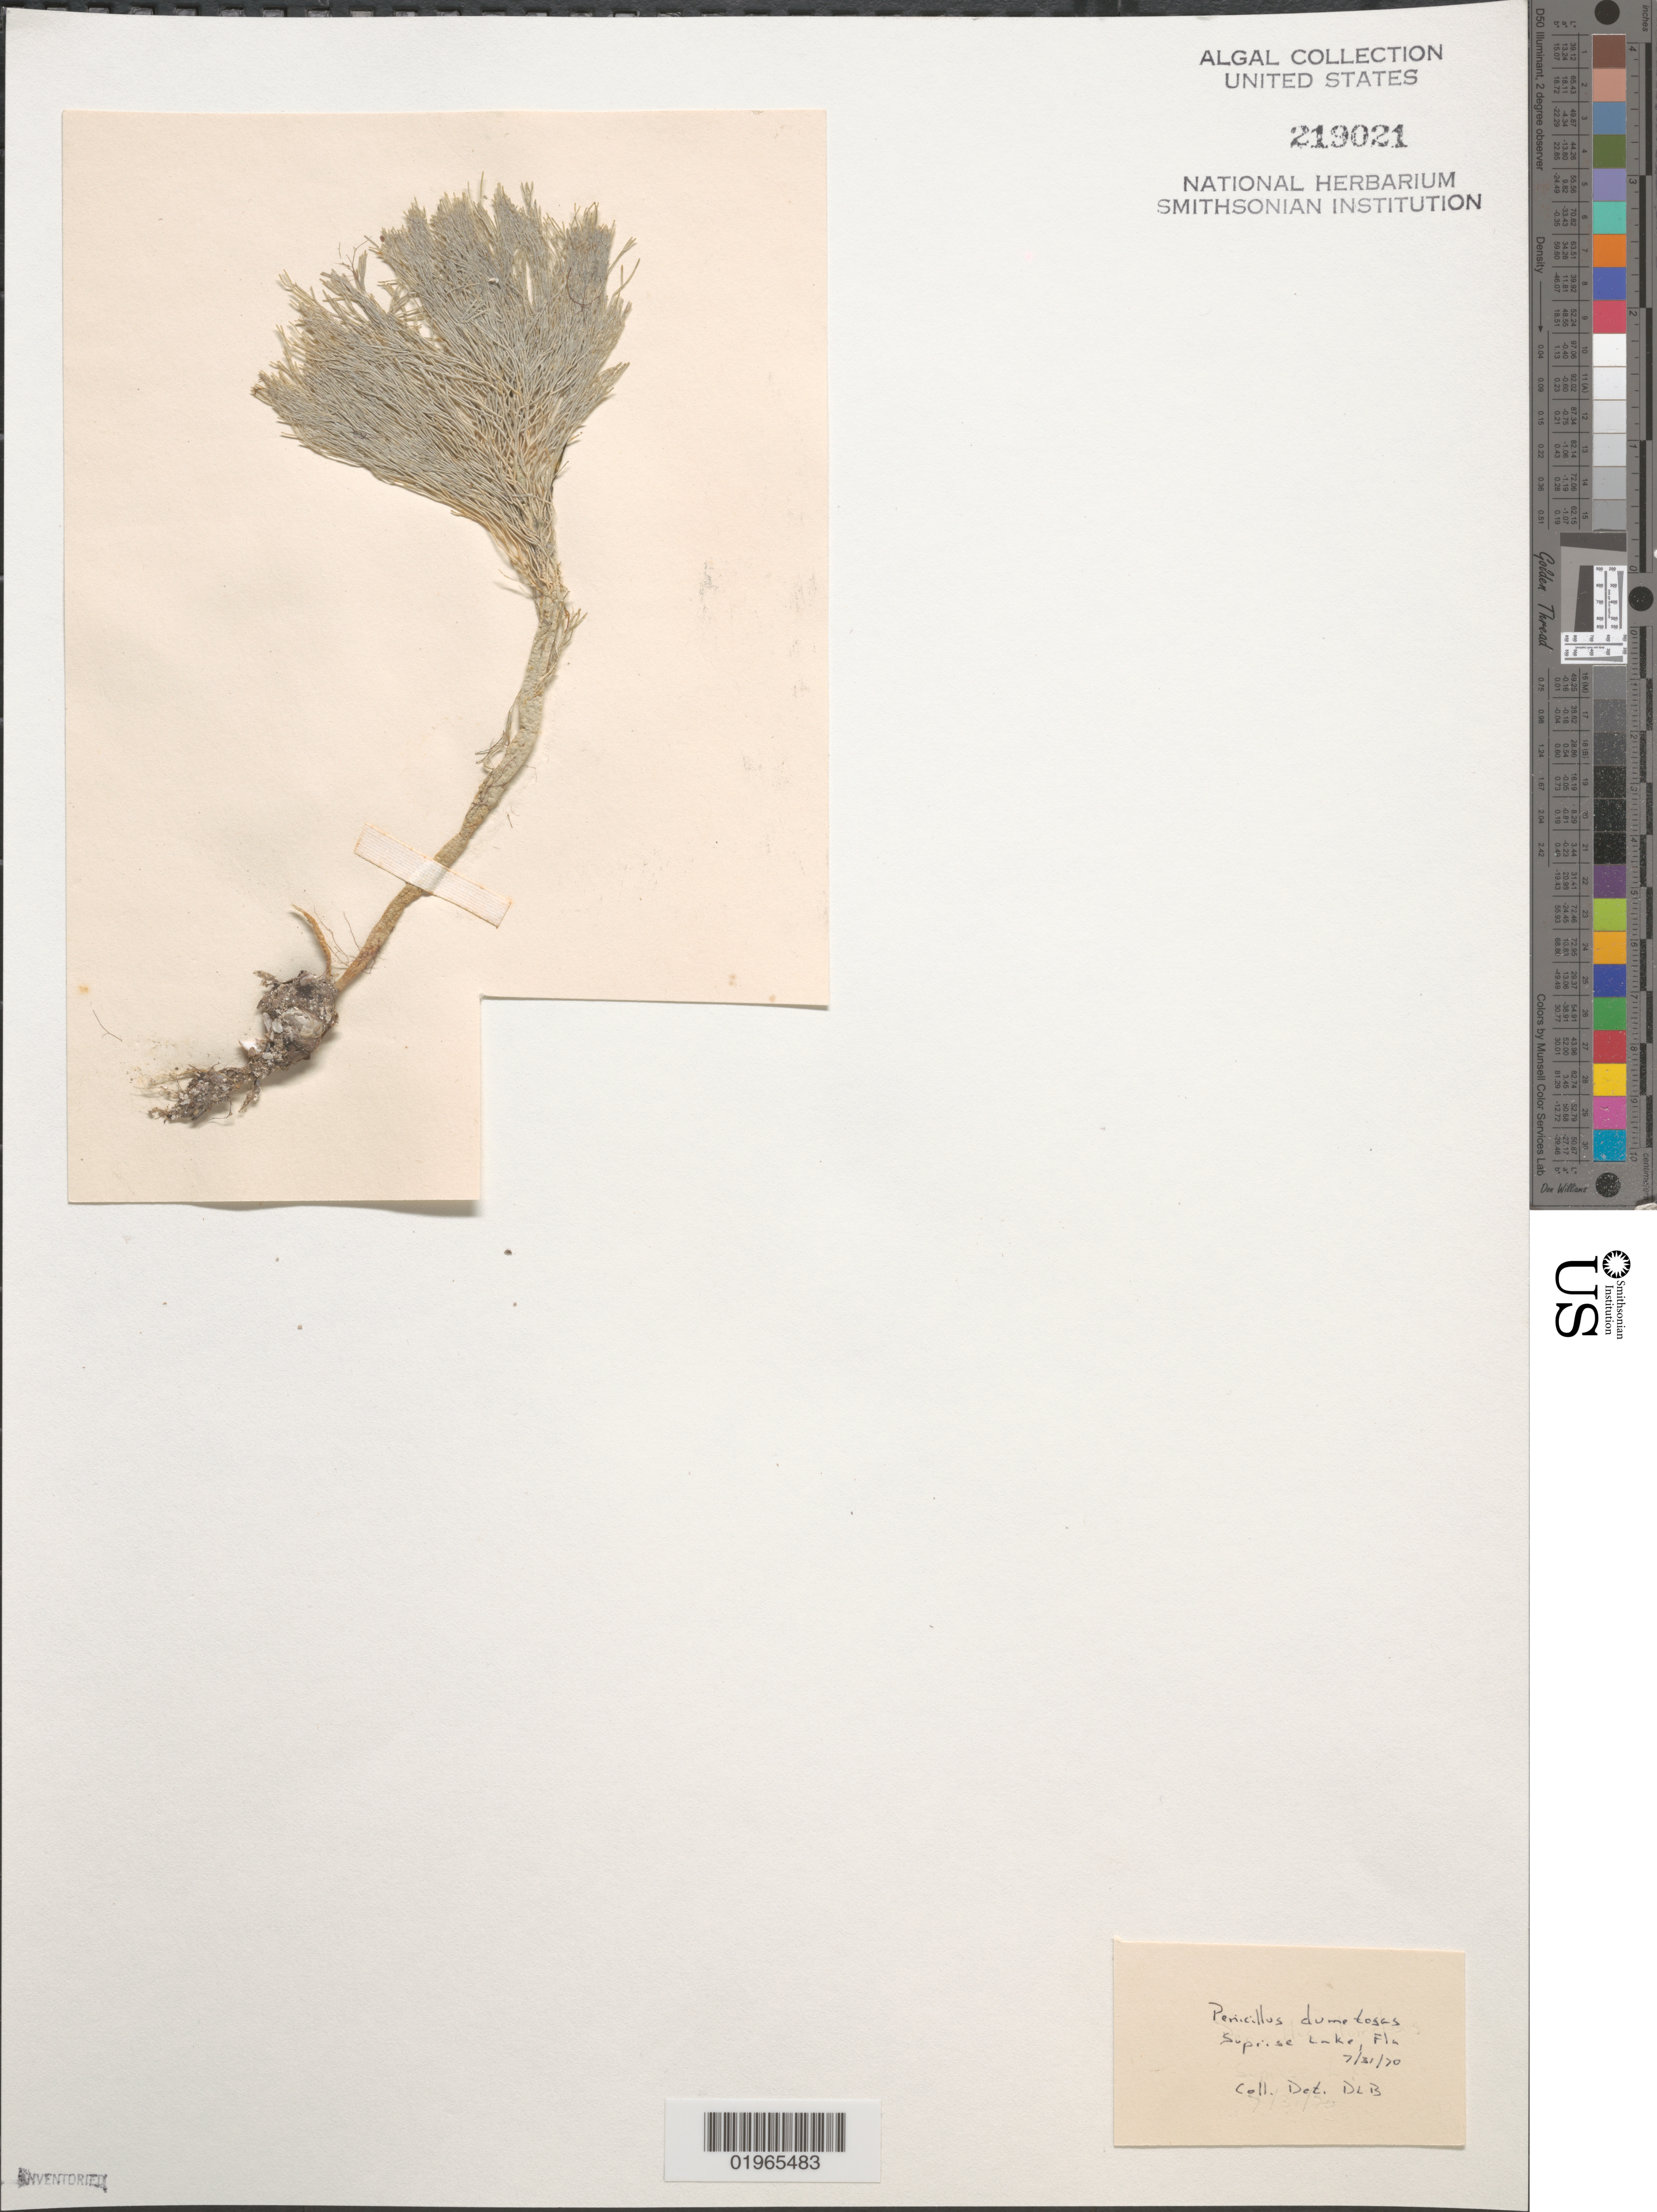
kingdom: Plantae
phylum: Chlorophyta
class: Ulvophyceae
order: Bryopsidales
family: Udoteaceae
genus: Penicillus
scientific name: Penicillus dumetosus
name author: (J.V.Lamouroux) Blainville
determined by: Ballantine, D. L.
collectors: D.L. Ballantine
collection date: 1970-07-31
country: United States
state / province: Florida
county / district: Monroe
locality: Surprise Lake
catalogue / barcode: US 219021